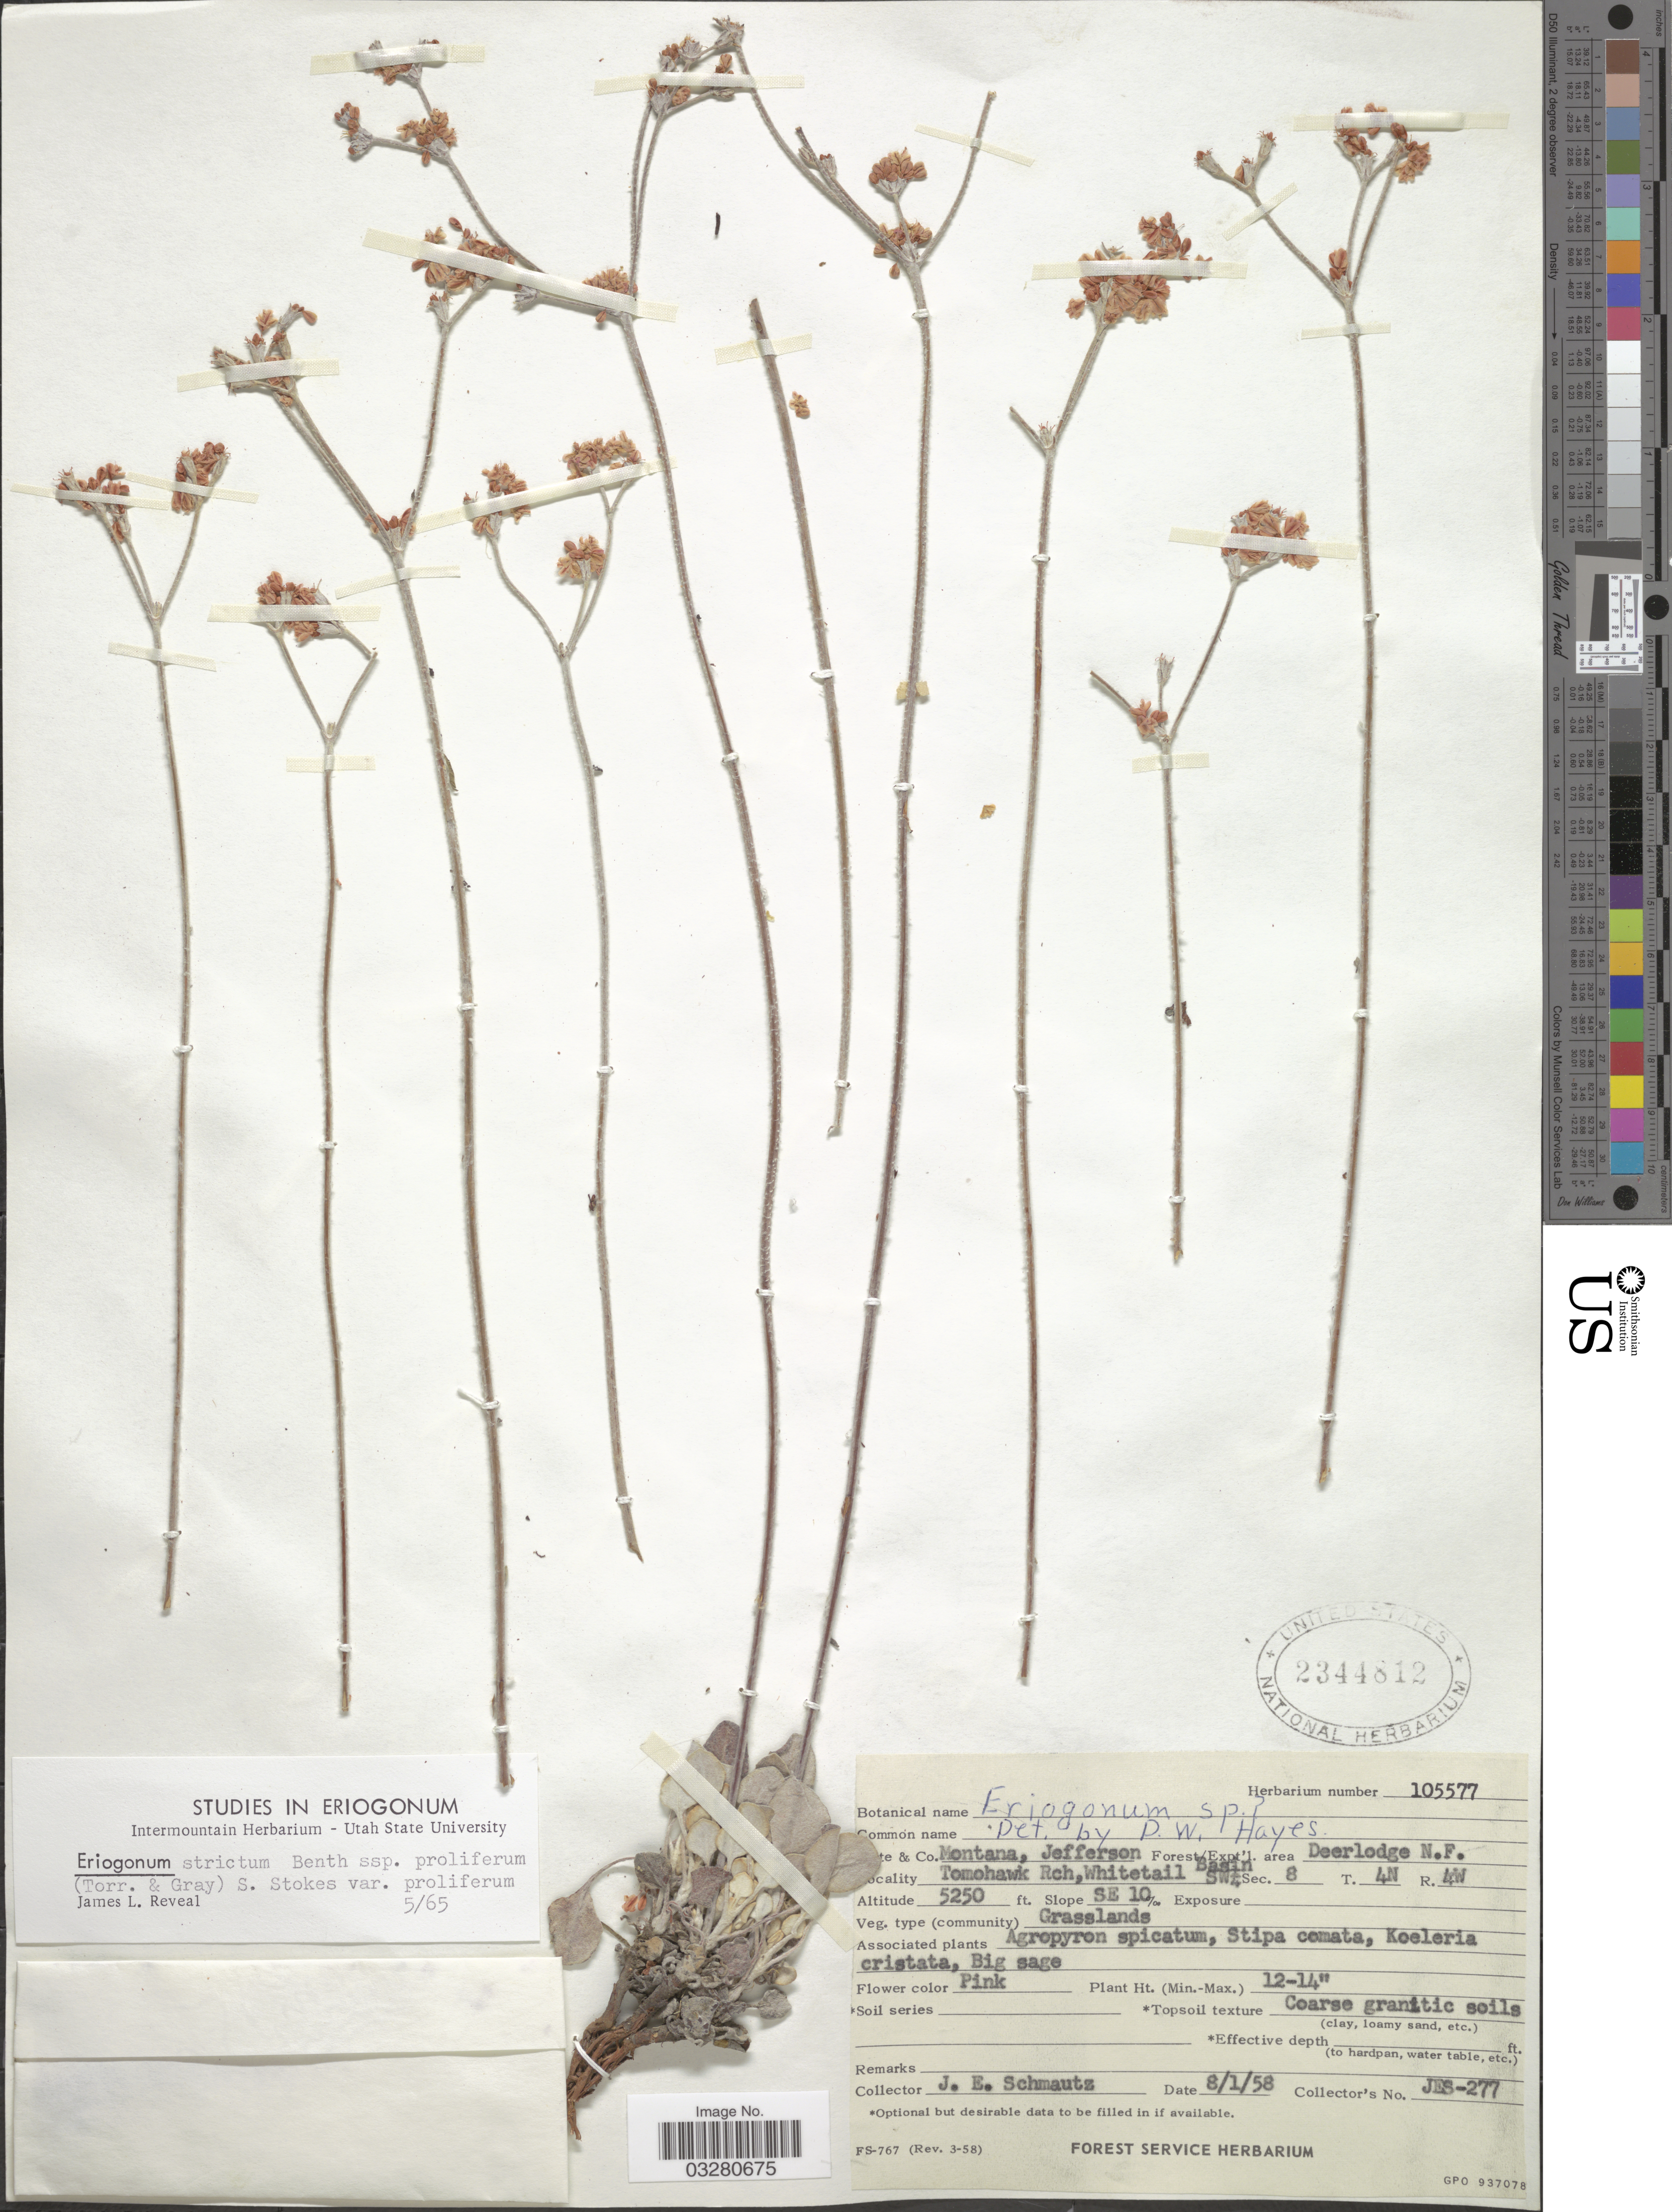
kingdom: Plantae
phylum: Tracheophyta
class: Magnoliopsida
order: Caryophyllales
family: Polygonaceae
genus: Eriogonum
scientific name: Eriogonum proliferum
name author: Torr. & A. Gray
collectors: J. Schmautz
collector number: JES-277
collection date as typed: Transcribed d/m/y: 1/8/58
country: United States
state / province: Montana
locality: State & Co. Montana, Jefferson Forest/ Expt'l. area Deerlodge N.F. Tomohawk Rch, Whitetail Basin. SW ¼ Sec. 8 T. 4N R. 4W.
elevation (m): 1600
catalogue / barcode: US 2344812